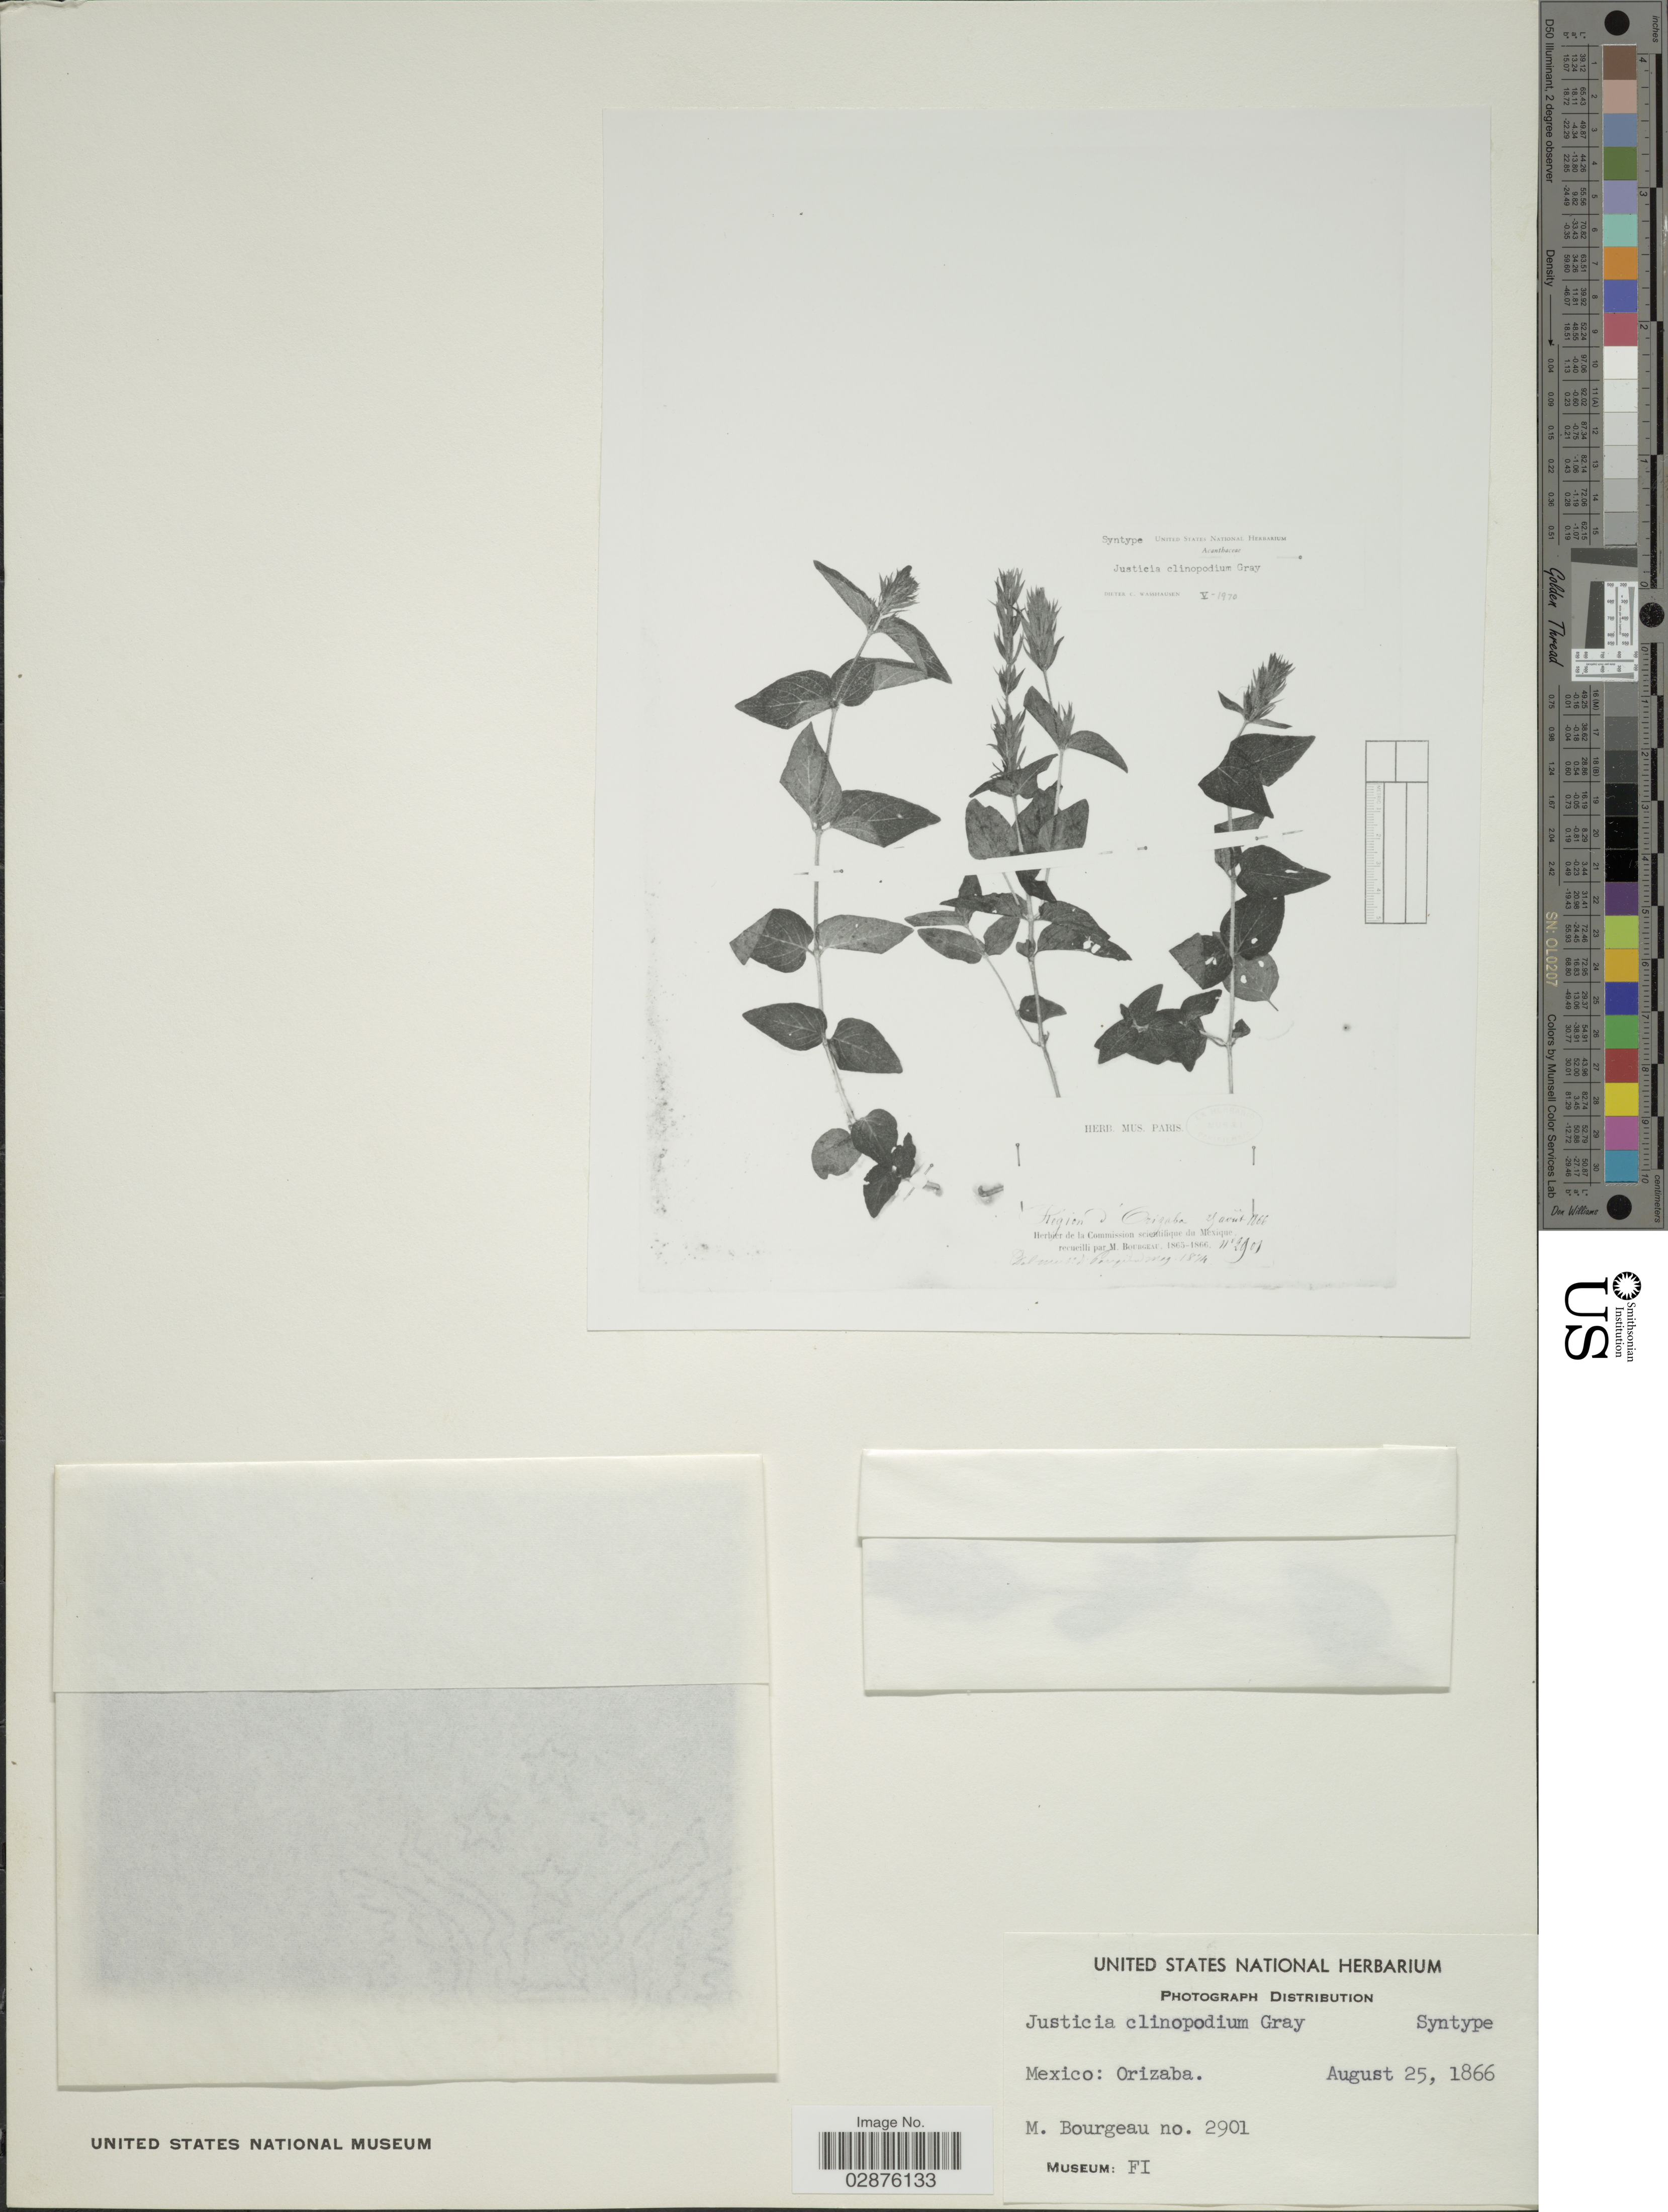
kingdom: Plantae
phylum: Tracheophyta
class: Magnoliopsida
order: Lamiales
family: Acanthaceae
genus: Justicia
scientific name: Justicia clinopodium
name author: A. Gray ex Greenm.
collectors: M. Bourgeau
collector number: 2901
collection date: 1866-08-25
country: Mexico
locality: Mexico: Orizaba, Region d'Orizaba.